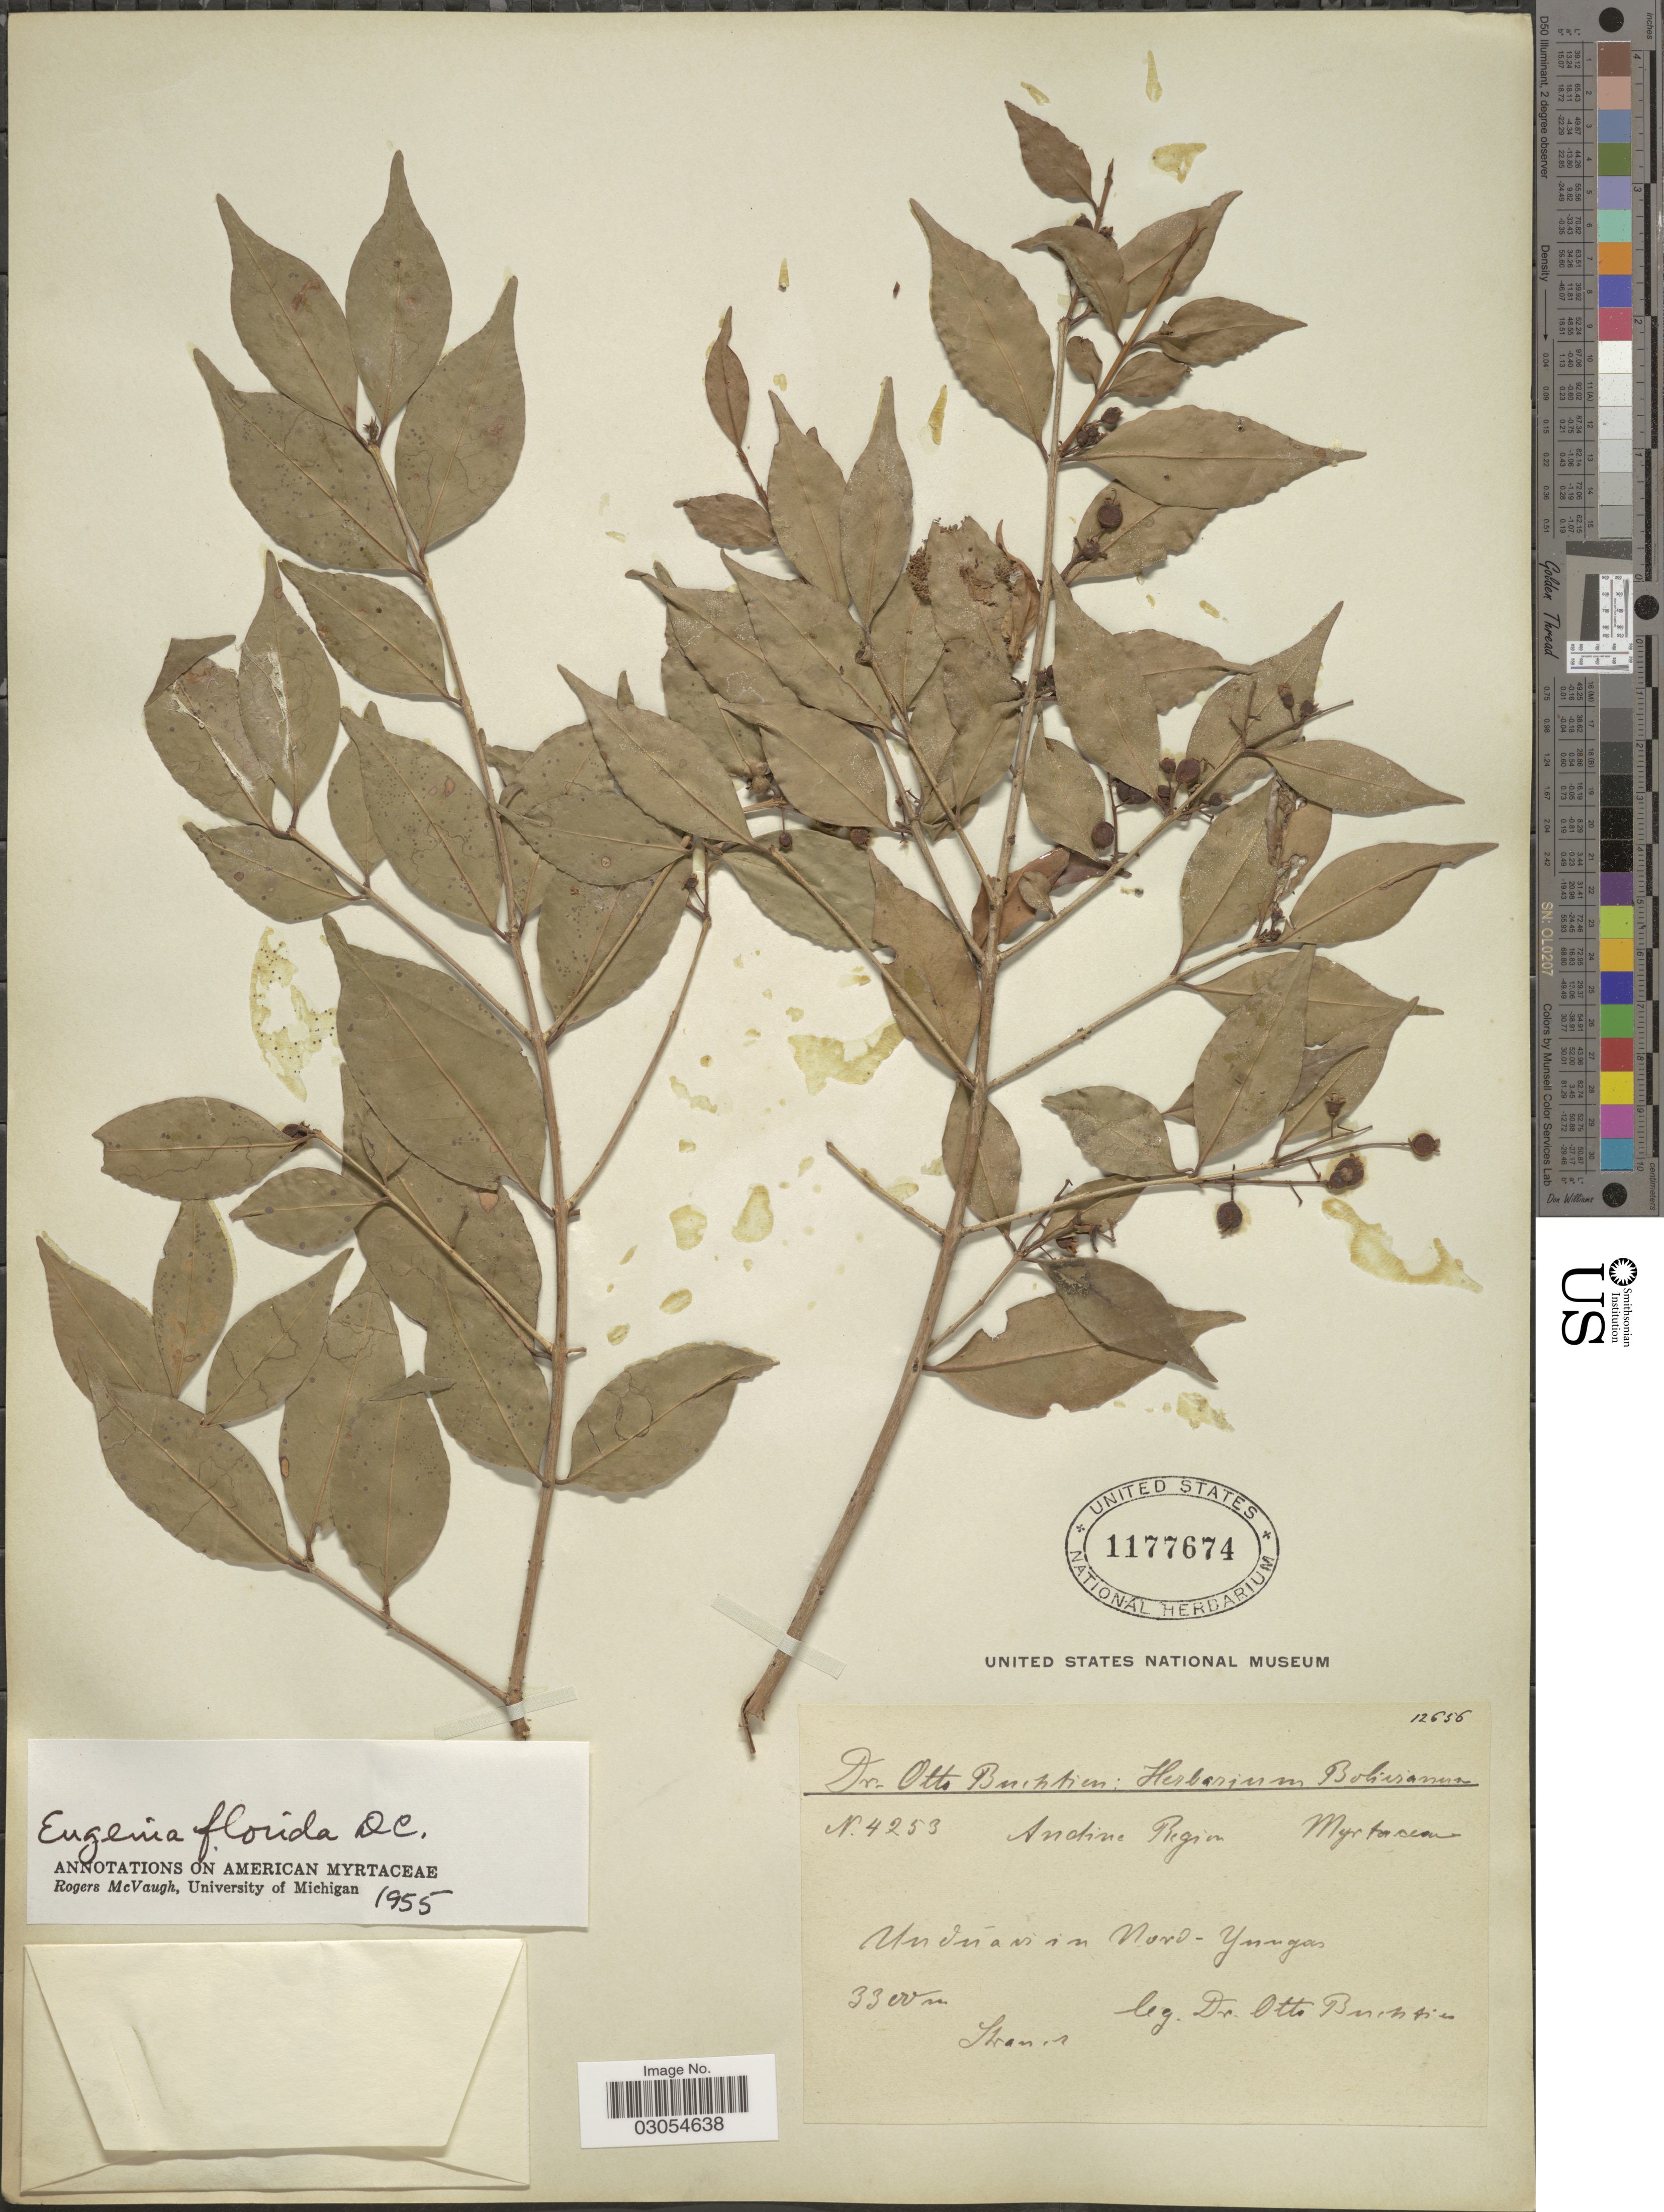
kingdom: Plantae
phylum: Tracheophyta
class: Magnoliopsida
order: Myrtales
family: Myrtaceae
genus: Eugenia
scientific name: Eugenia florida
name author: DC.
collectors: O. Buchtien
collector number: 4253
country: Bolivia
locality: Unduavi in Nord-Yungas. Andine Region.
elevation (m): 3300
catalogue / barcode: US 1177674